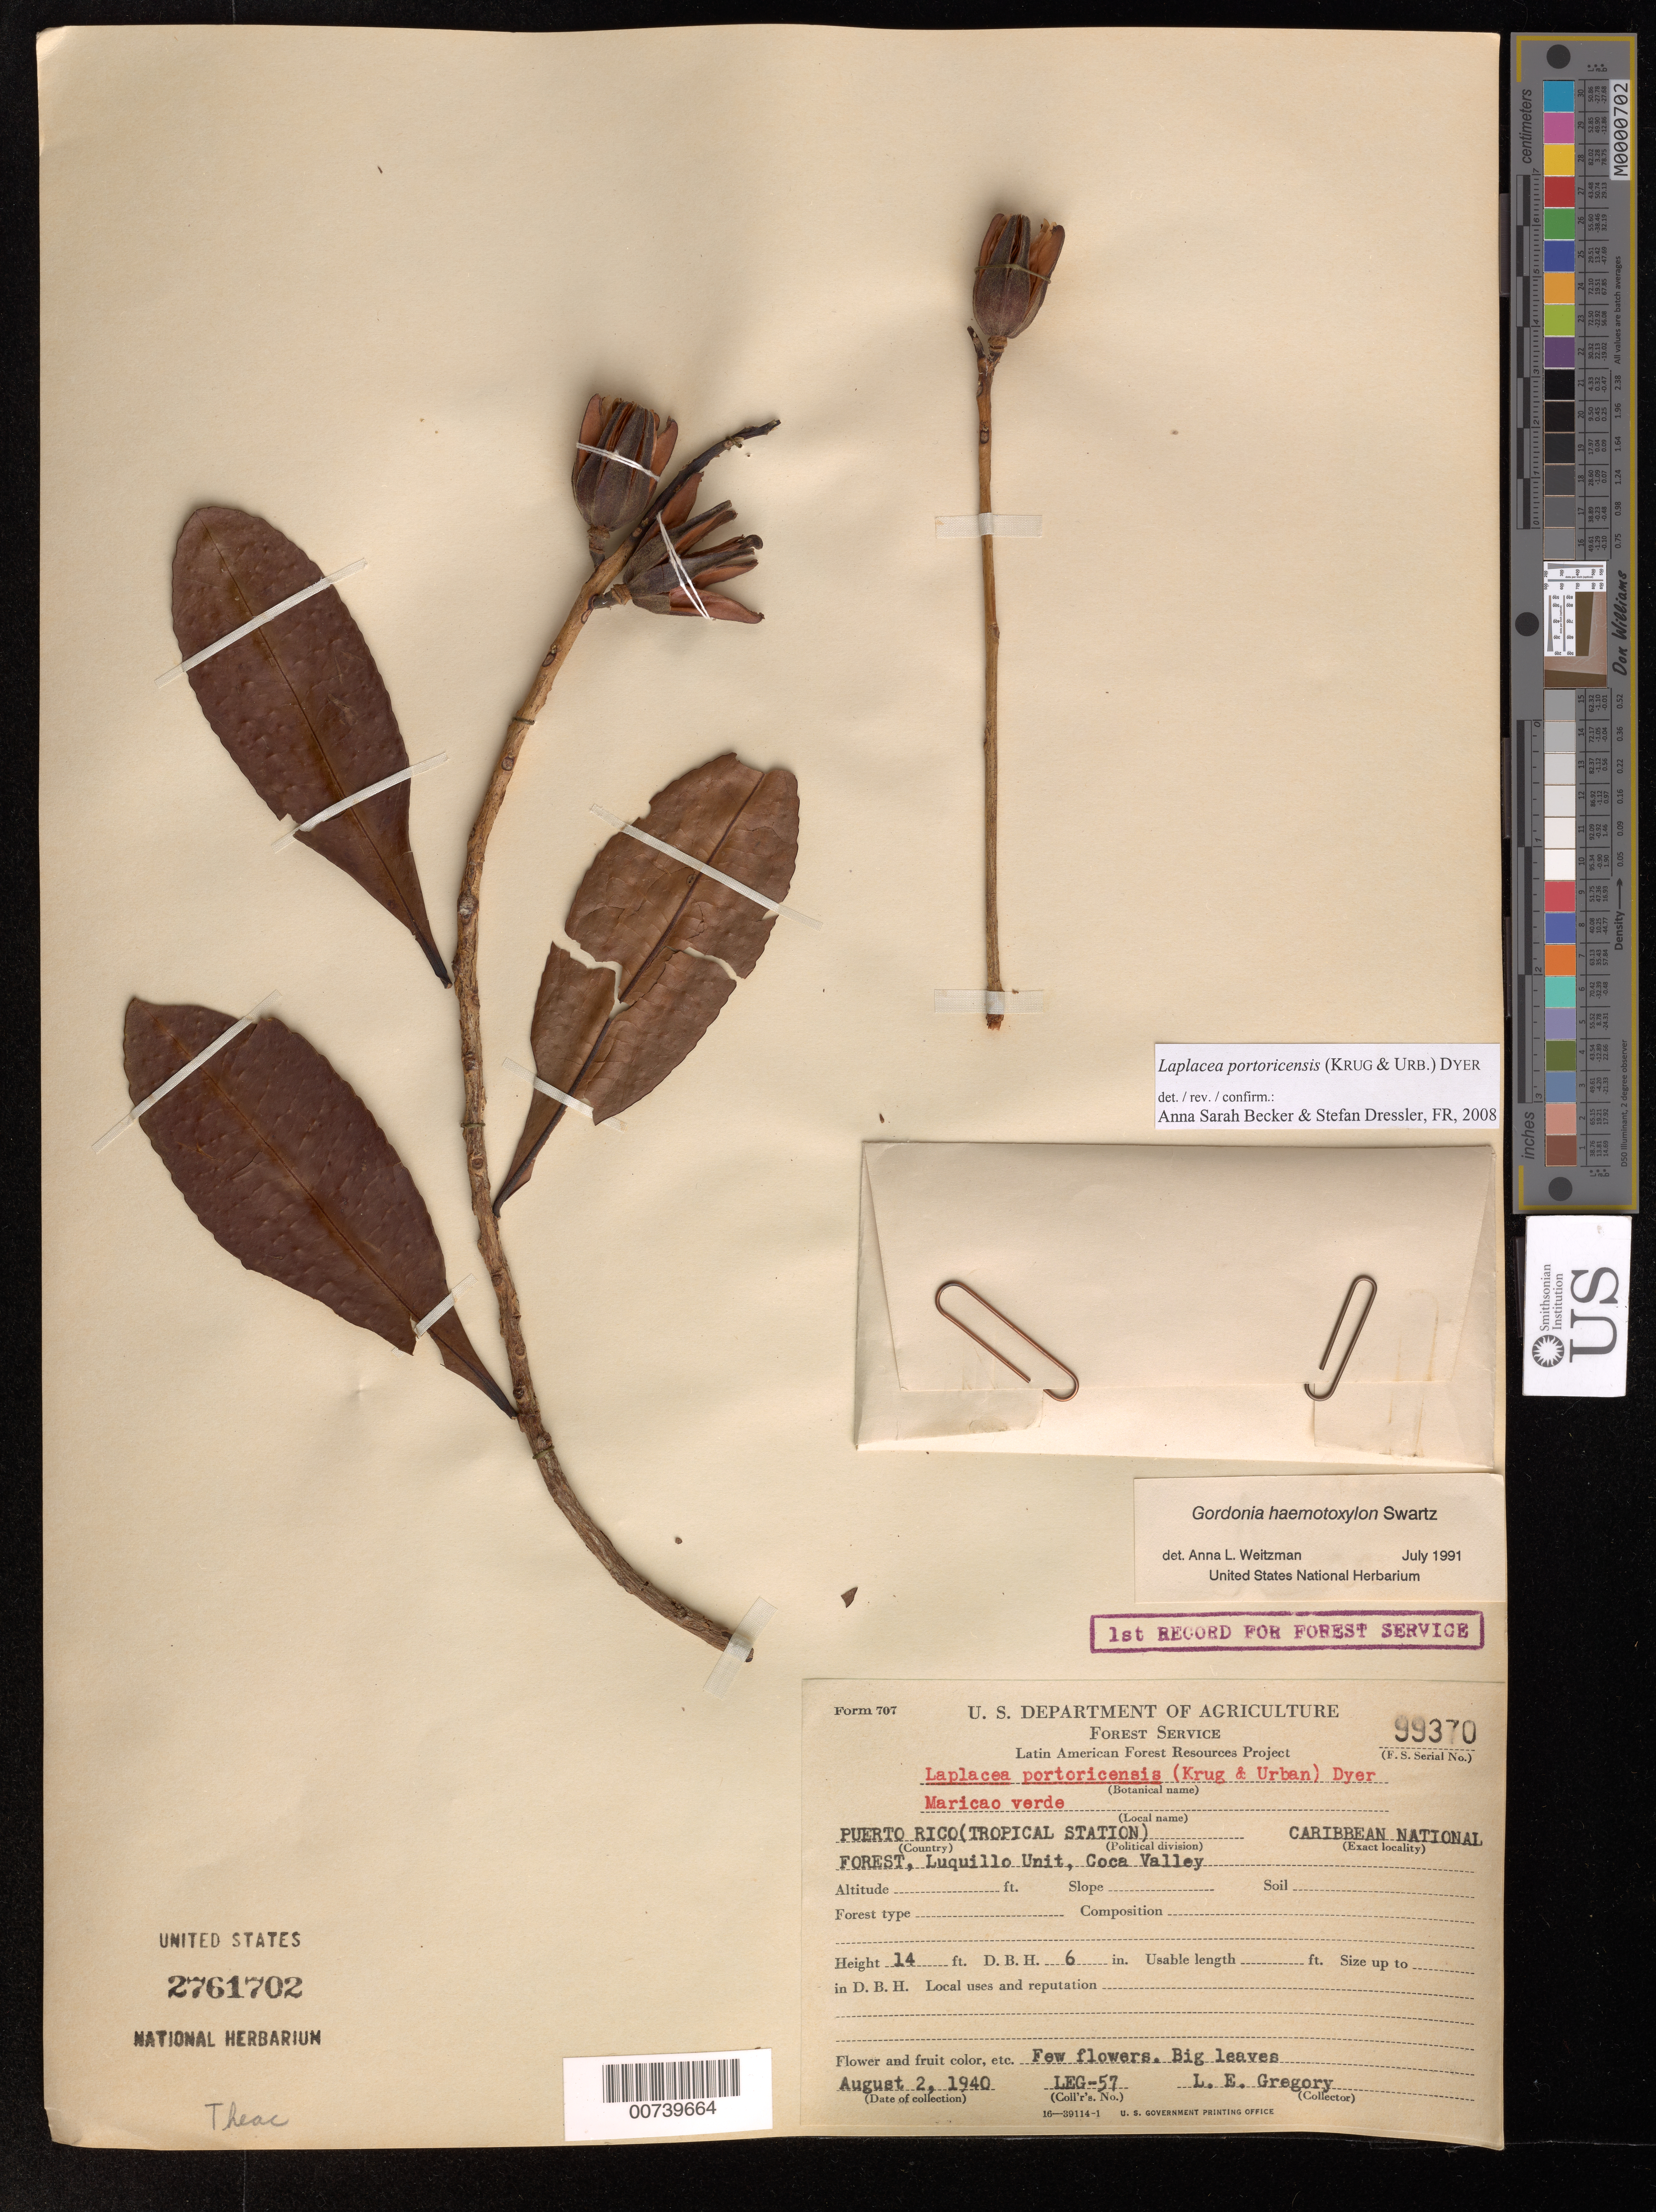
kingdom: Plantae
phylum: Tracheophyta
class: Magnoliopsida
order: Ericales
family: Theaceae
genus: Laplacea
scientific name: Laplacea portoricensis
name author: (Krug & Urb.) Dyer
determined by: Becker, Anna S.; Dressler, S.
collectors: L. E. Gregory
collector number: LEG- 57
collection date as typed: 2 Aug 1940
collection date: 1940-08-02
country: Puerto Rico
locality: Coca Valley, Maricao Verde.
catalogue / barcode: US 2761702